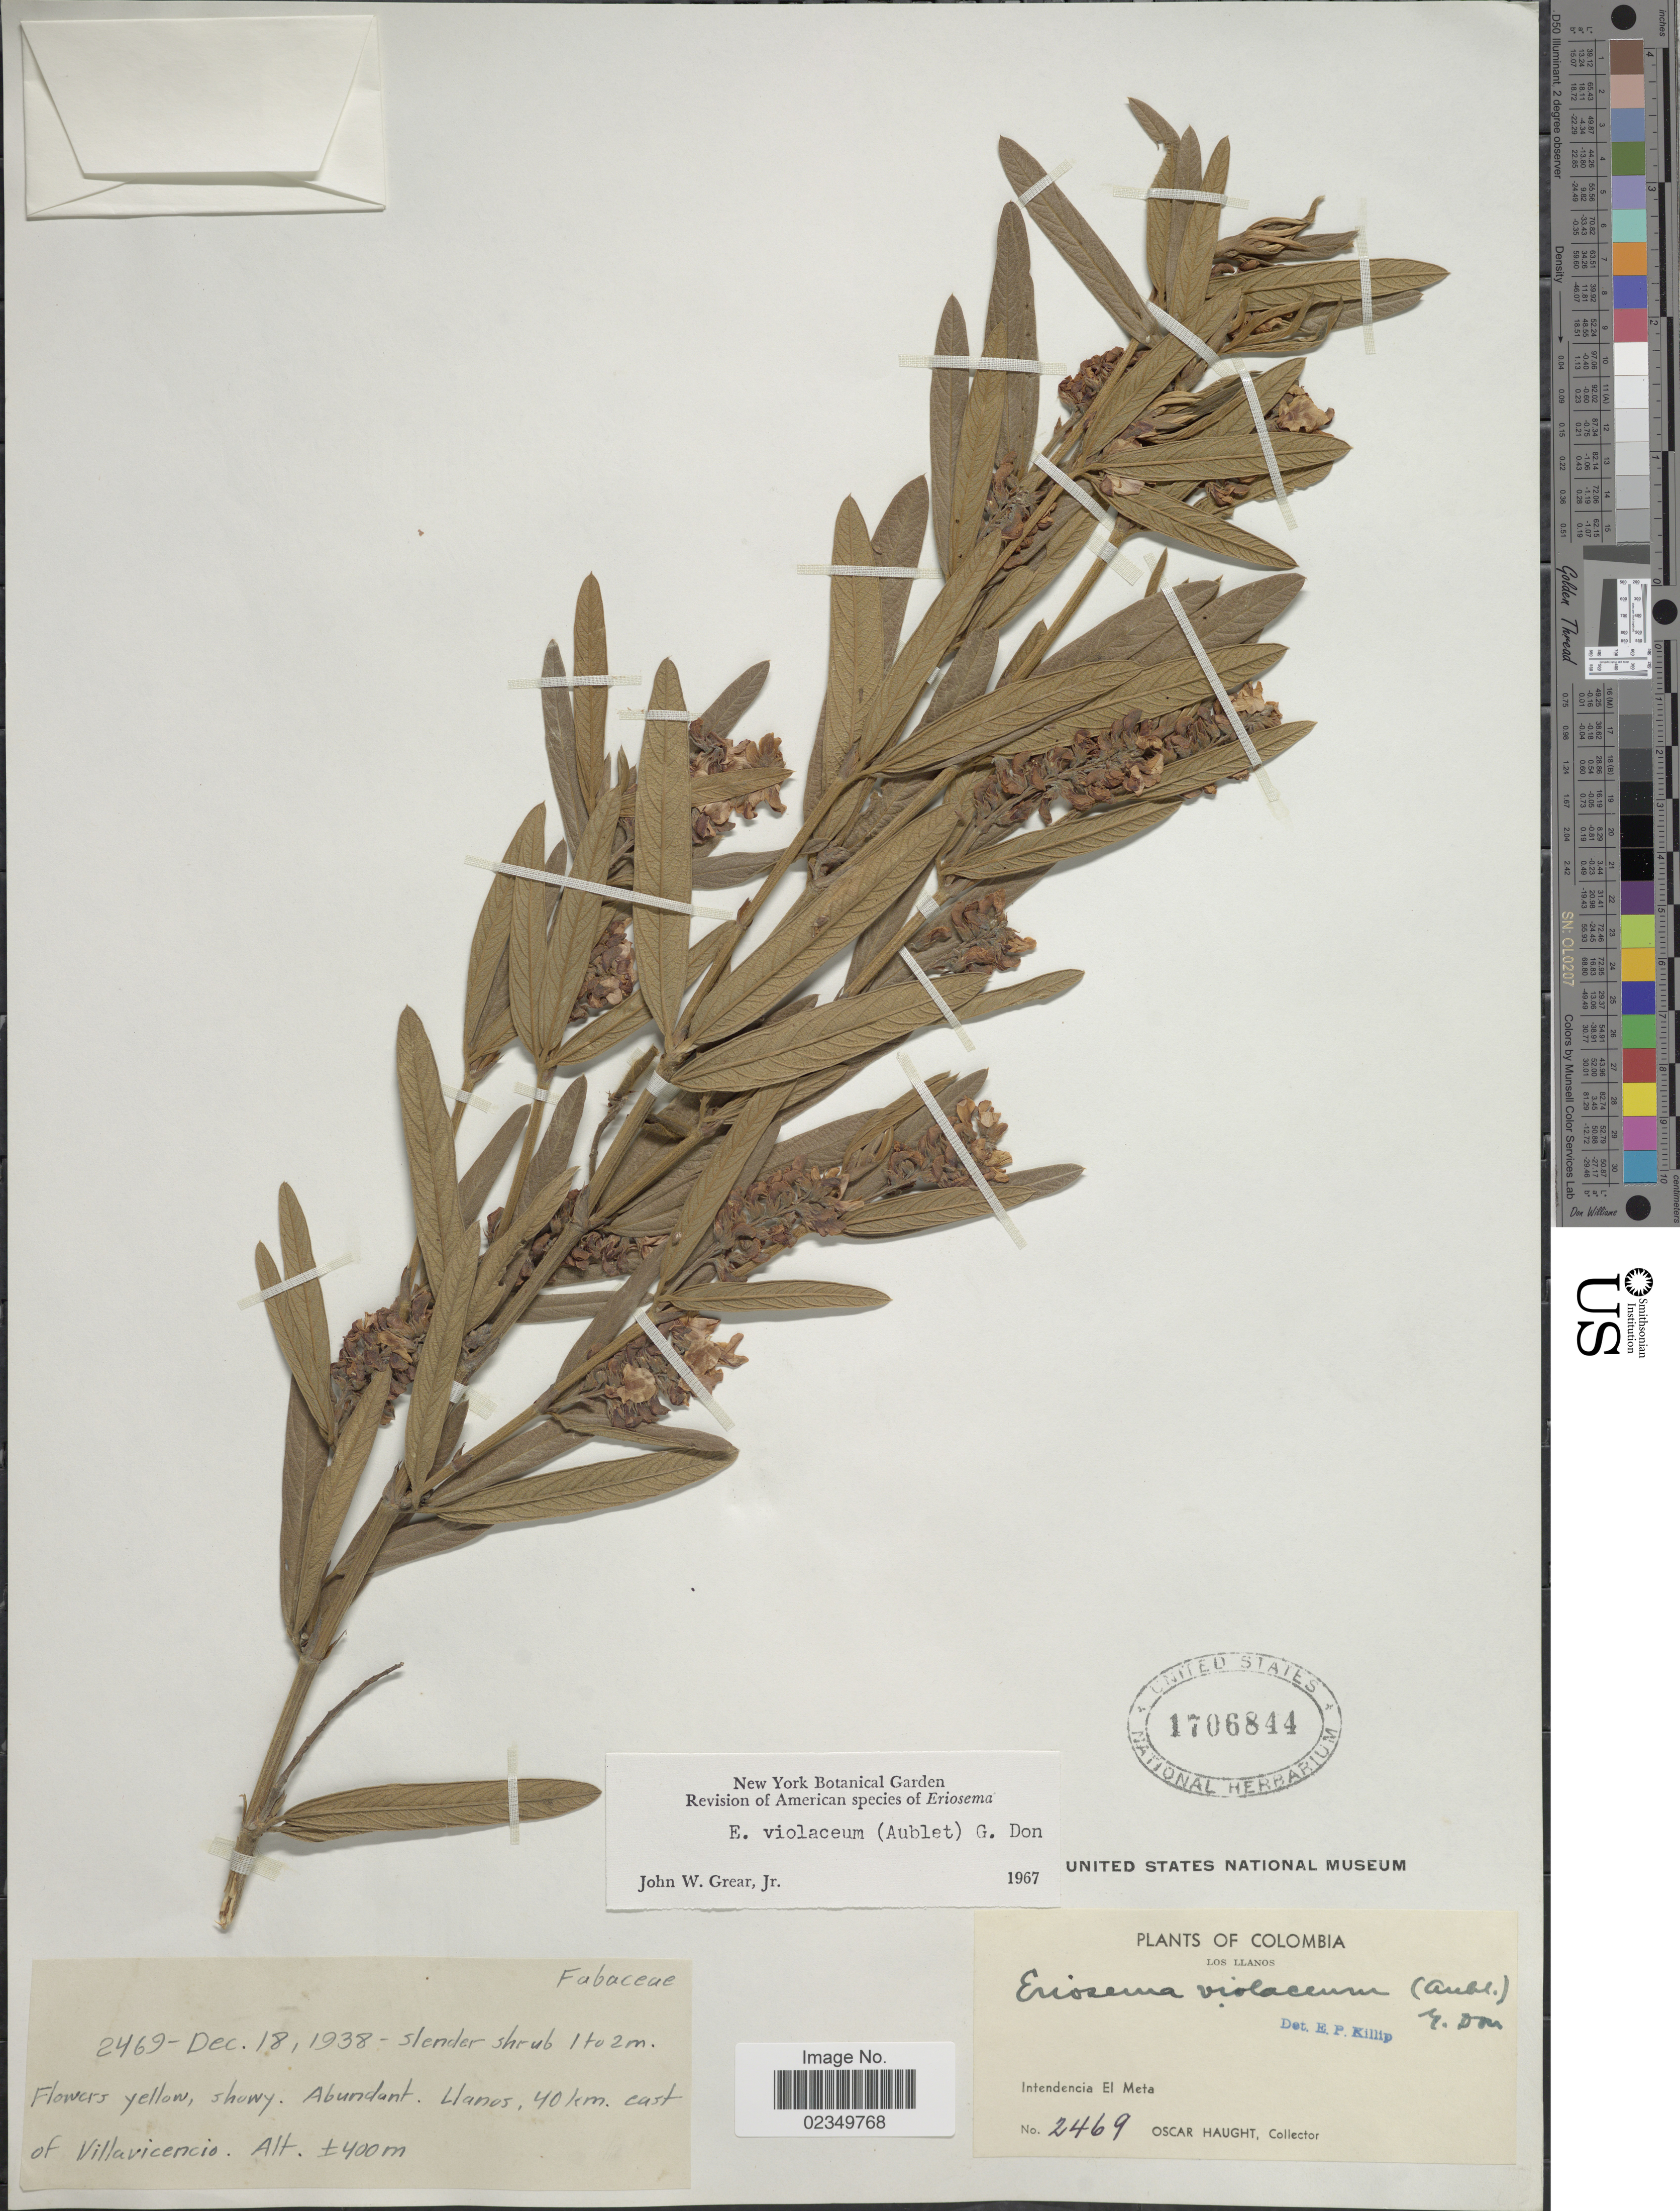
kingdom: Plantae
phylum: Tracheophyta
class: Magnoliopsida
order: Fabales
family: Fabaceae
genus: Eriosema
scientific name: Eriosema violaceum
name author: (Aubl.) G. Don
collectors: O. L. Haught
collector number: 2469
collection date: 1938-12-18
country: Colombia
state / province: Meta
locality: Los Llanos, Llanos, 40 km. east of Villavicencio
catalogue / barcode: US 1706844